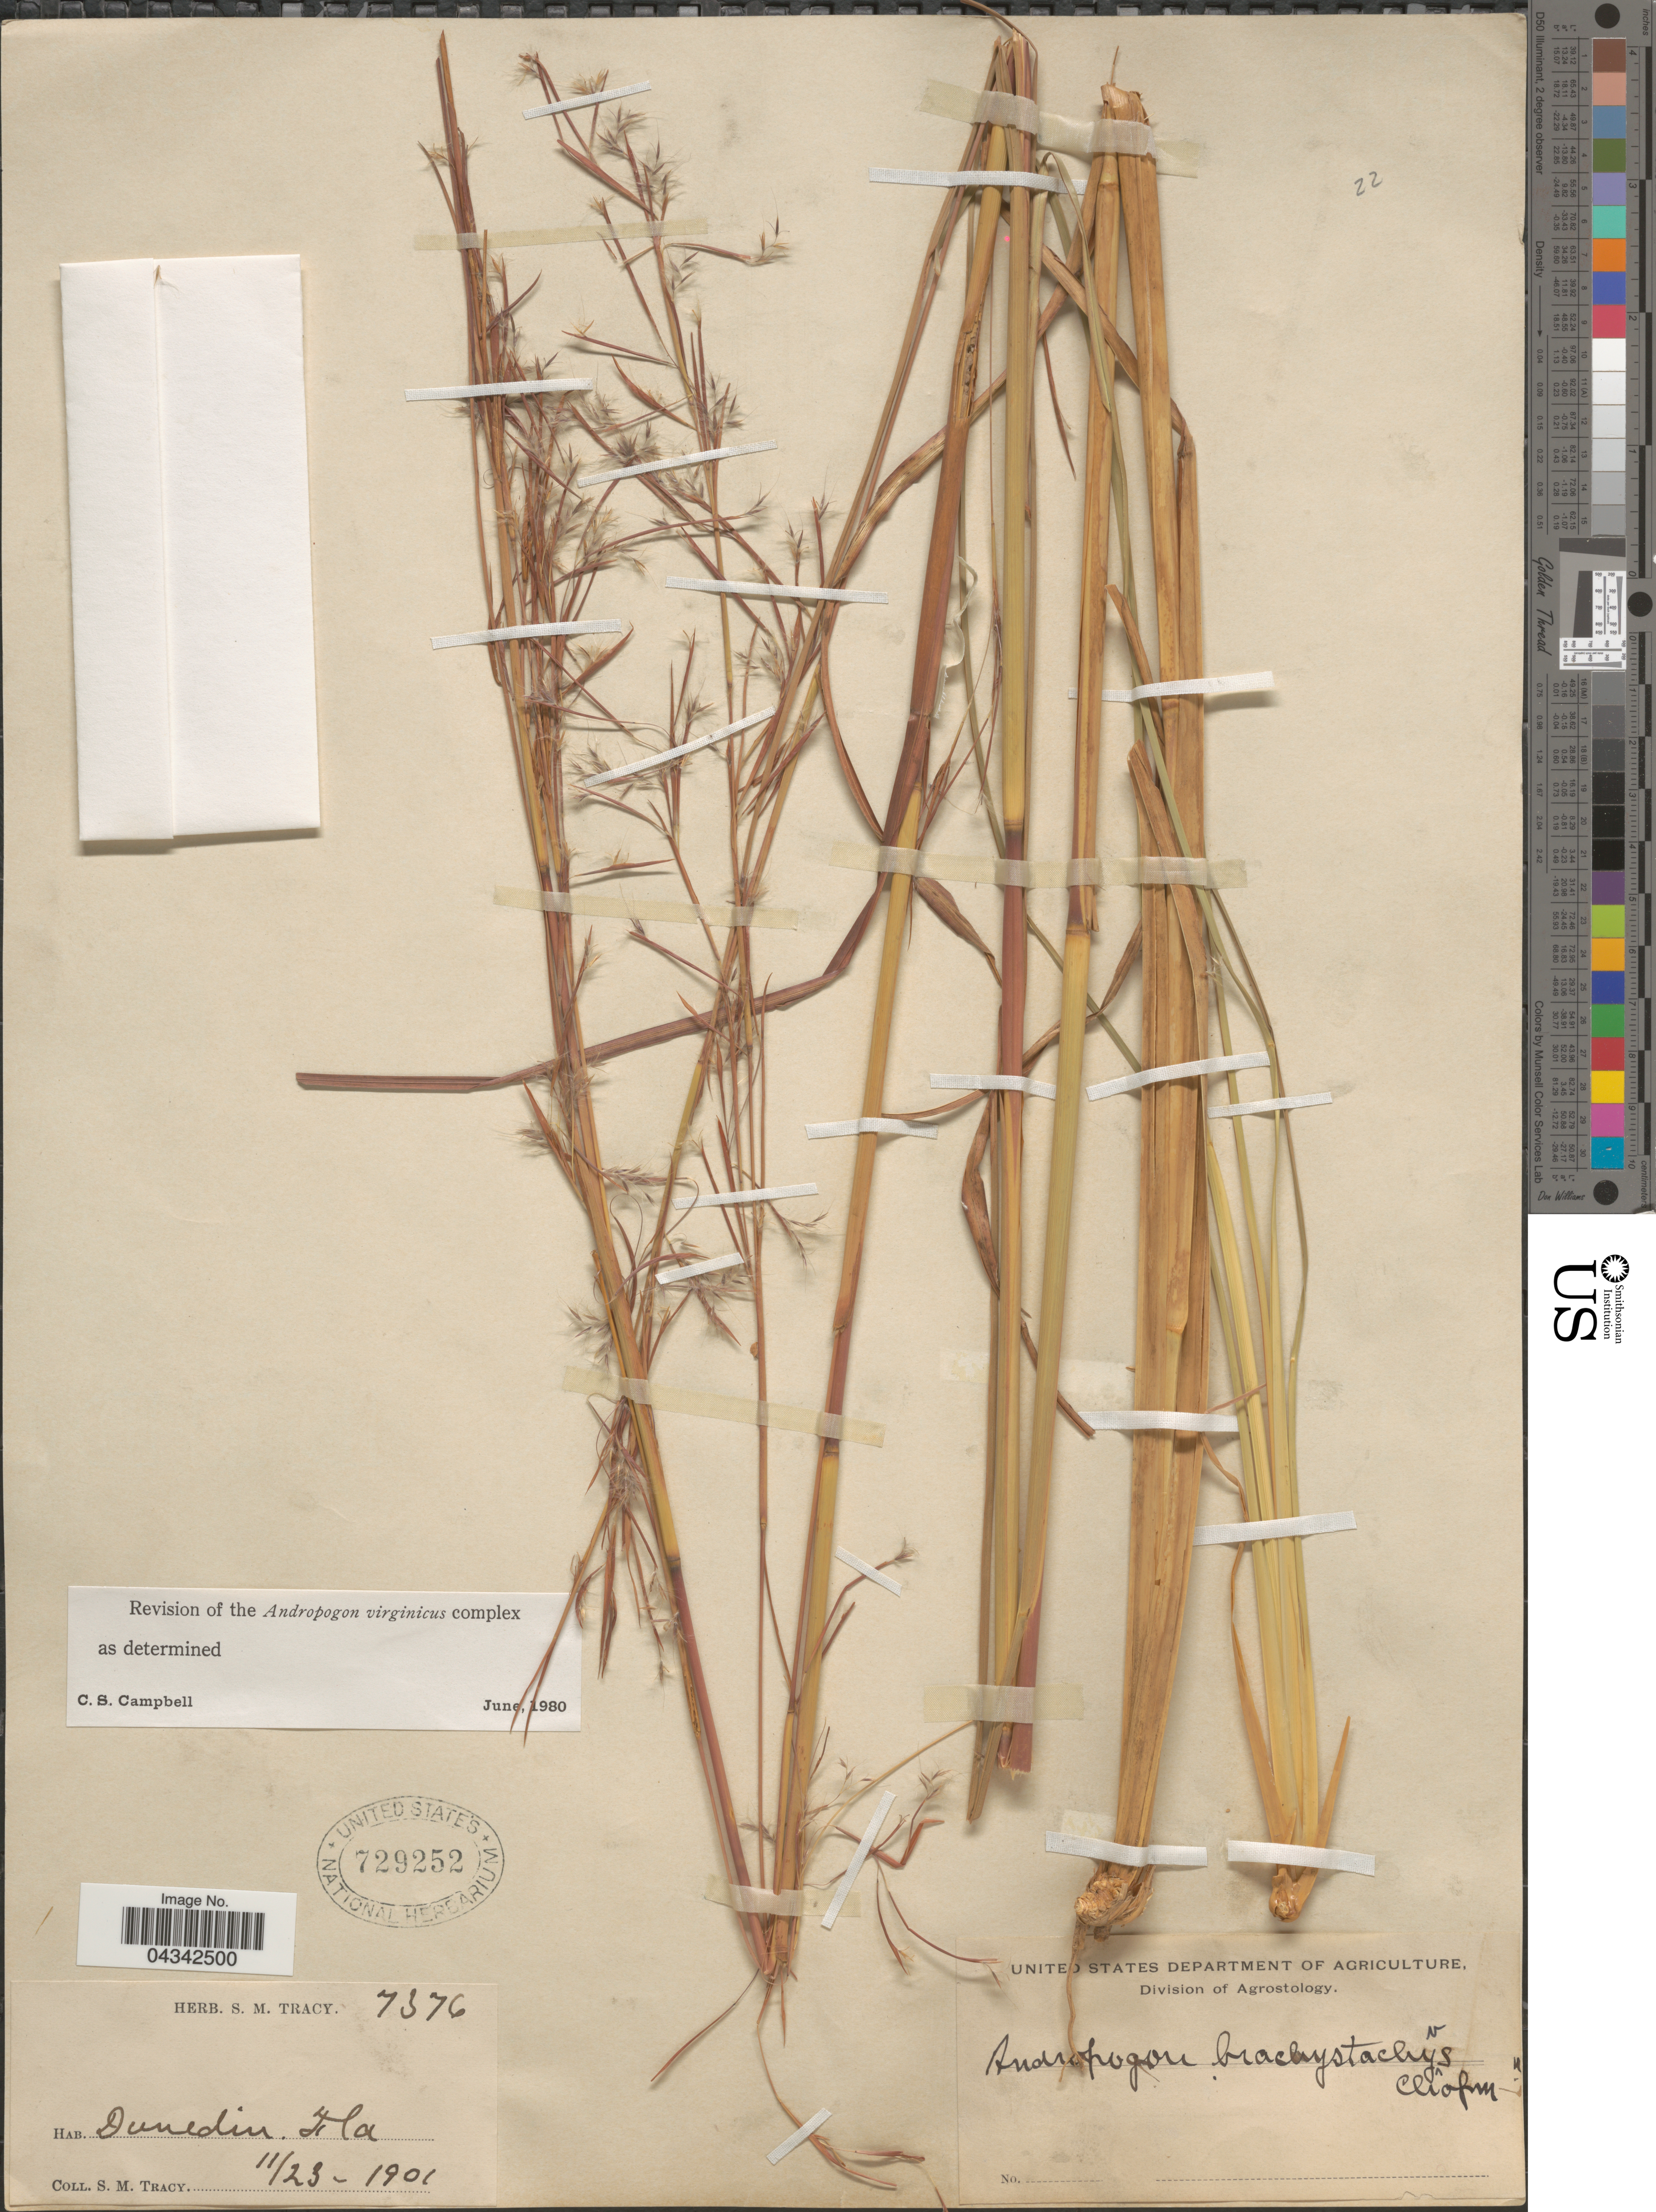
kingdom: Plantae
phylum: Tracheophyta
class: Liliopsida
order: Poales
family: Poaceae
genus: Andropogon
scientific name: Andropogon brachystachyus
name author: Chapm.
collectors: S. M. Tracy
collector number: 7376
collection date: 1901-11-23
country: United States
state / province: Florida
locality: Dunedin.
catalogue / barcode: US 729252